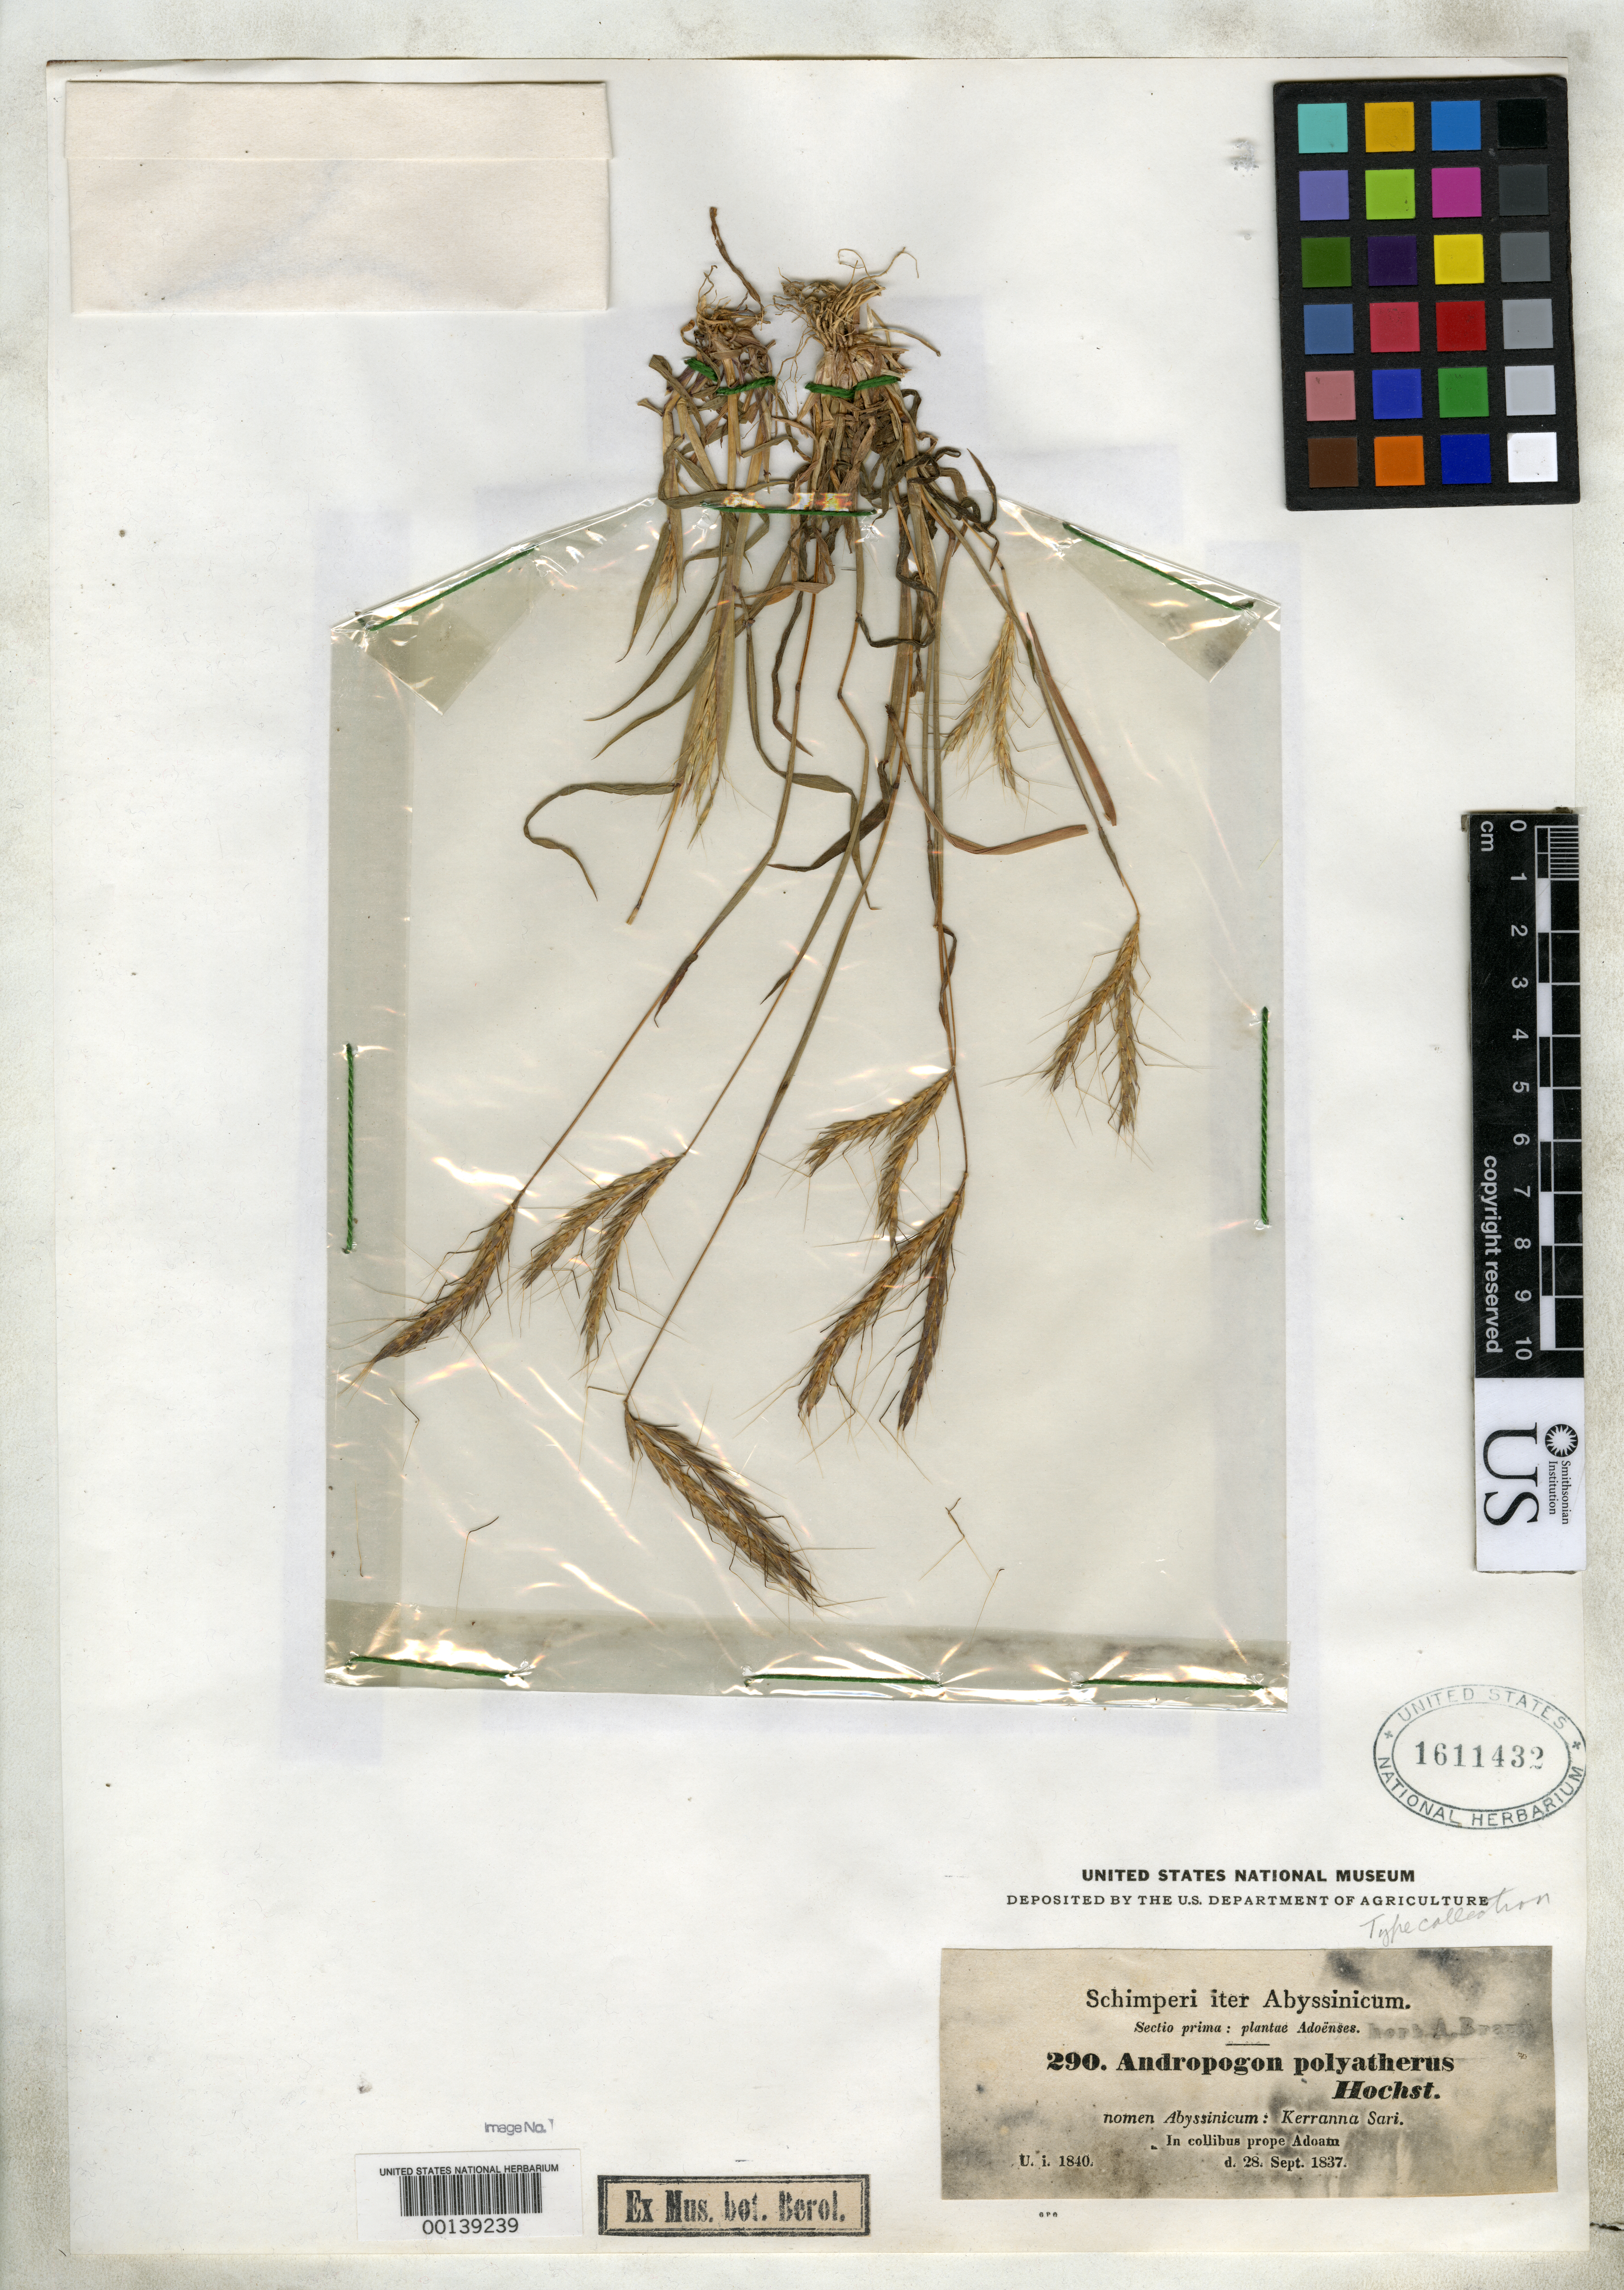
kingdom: Plantae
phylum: Tracheophyta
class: Liliopsida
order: Poales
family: Poaceae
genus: Andropogon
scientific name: Andropogon polyatherus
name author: Hochst. ex A. Rich.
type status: Isosyntype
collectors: G. W. Schimper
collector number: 290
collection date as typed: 28 Sep 1837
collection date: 1837-09-28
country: Ethiopia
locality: In collibus prope Adoam.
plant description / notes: Cited 1982 by W.D. Clayton & S.A. Renvoize in Fl. Trop. E. Africa & 1995 by S.A. Phillips in Fl. Ethiopia & Eritrea.; Common name: Nomen Abyssinicum: Kerranna Sari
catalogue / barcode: US 1611432